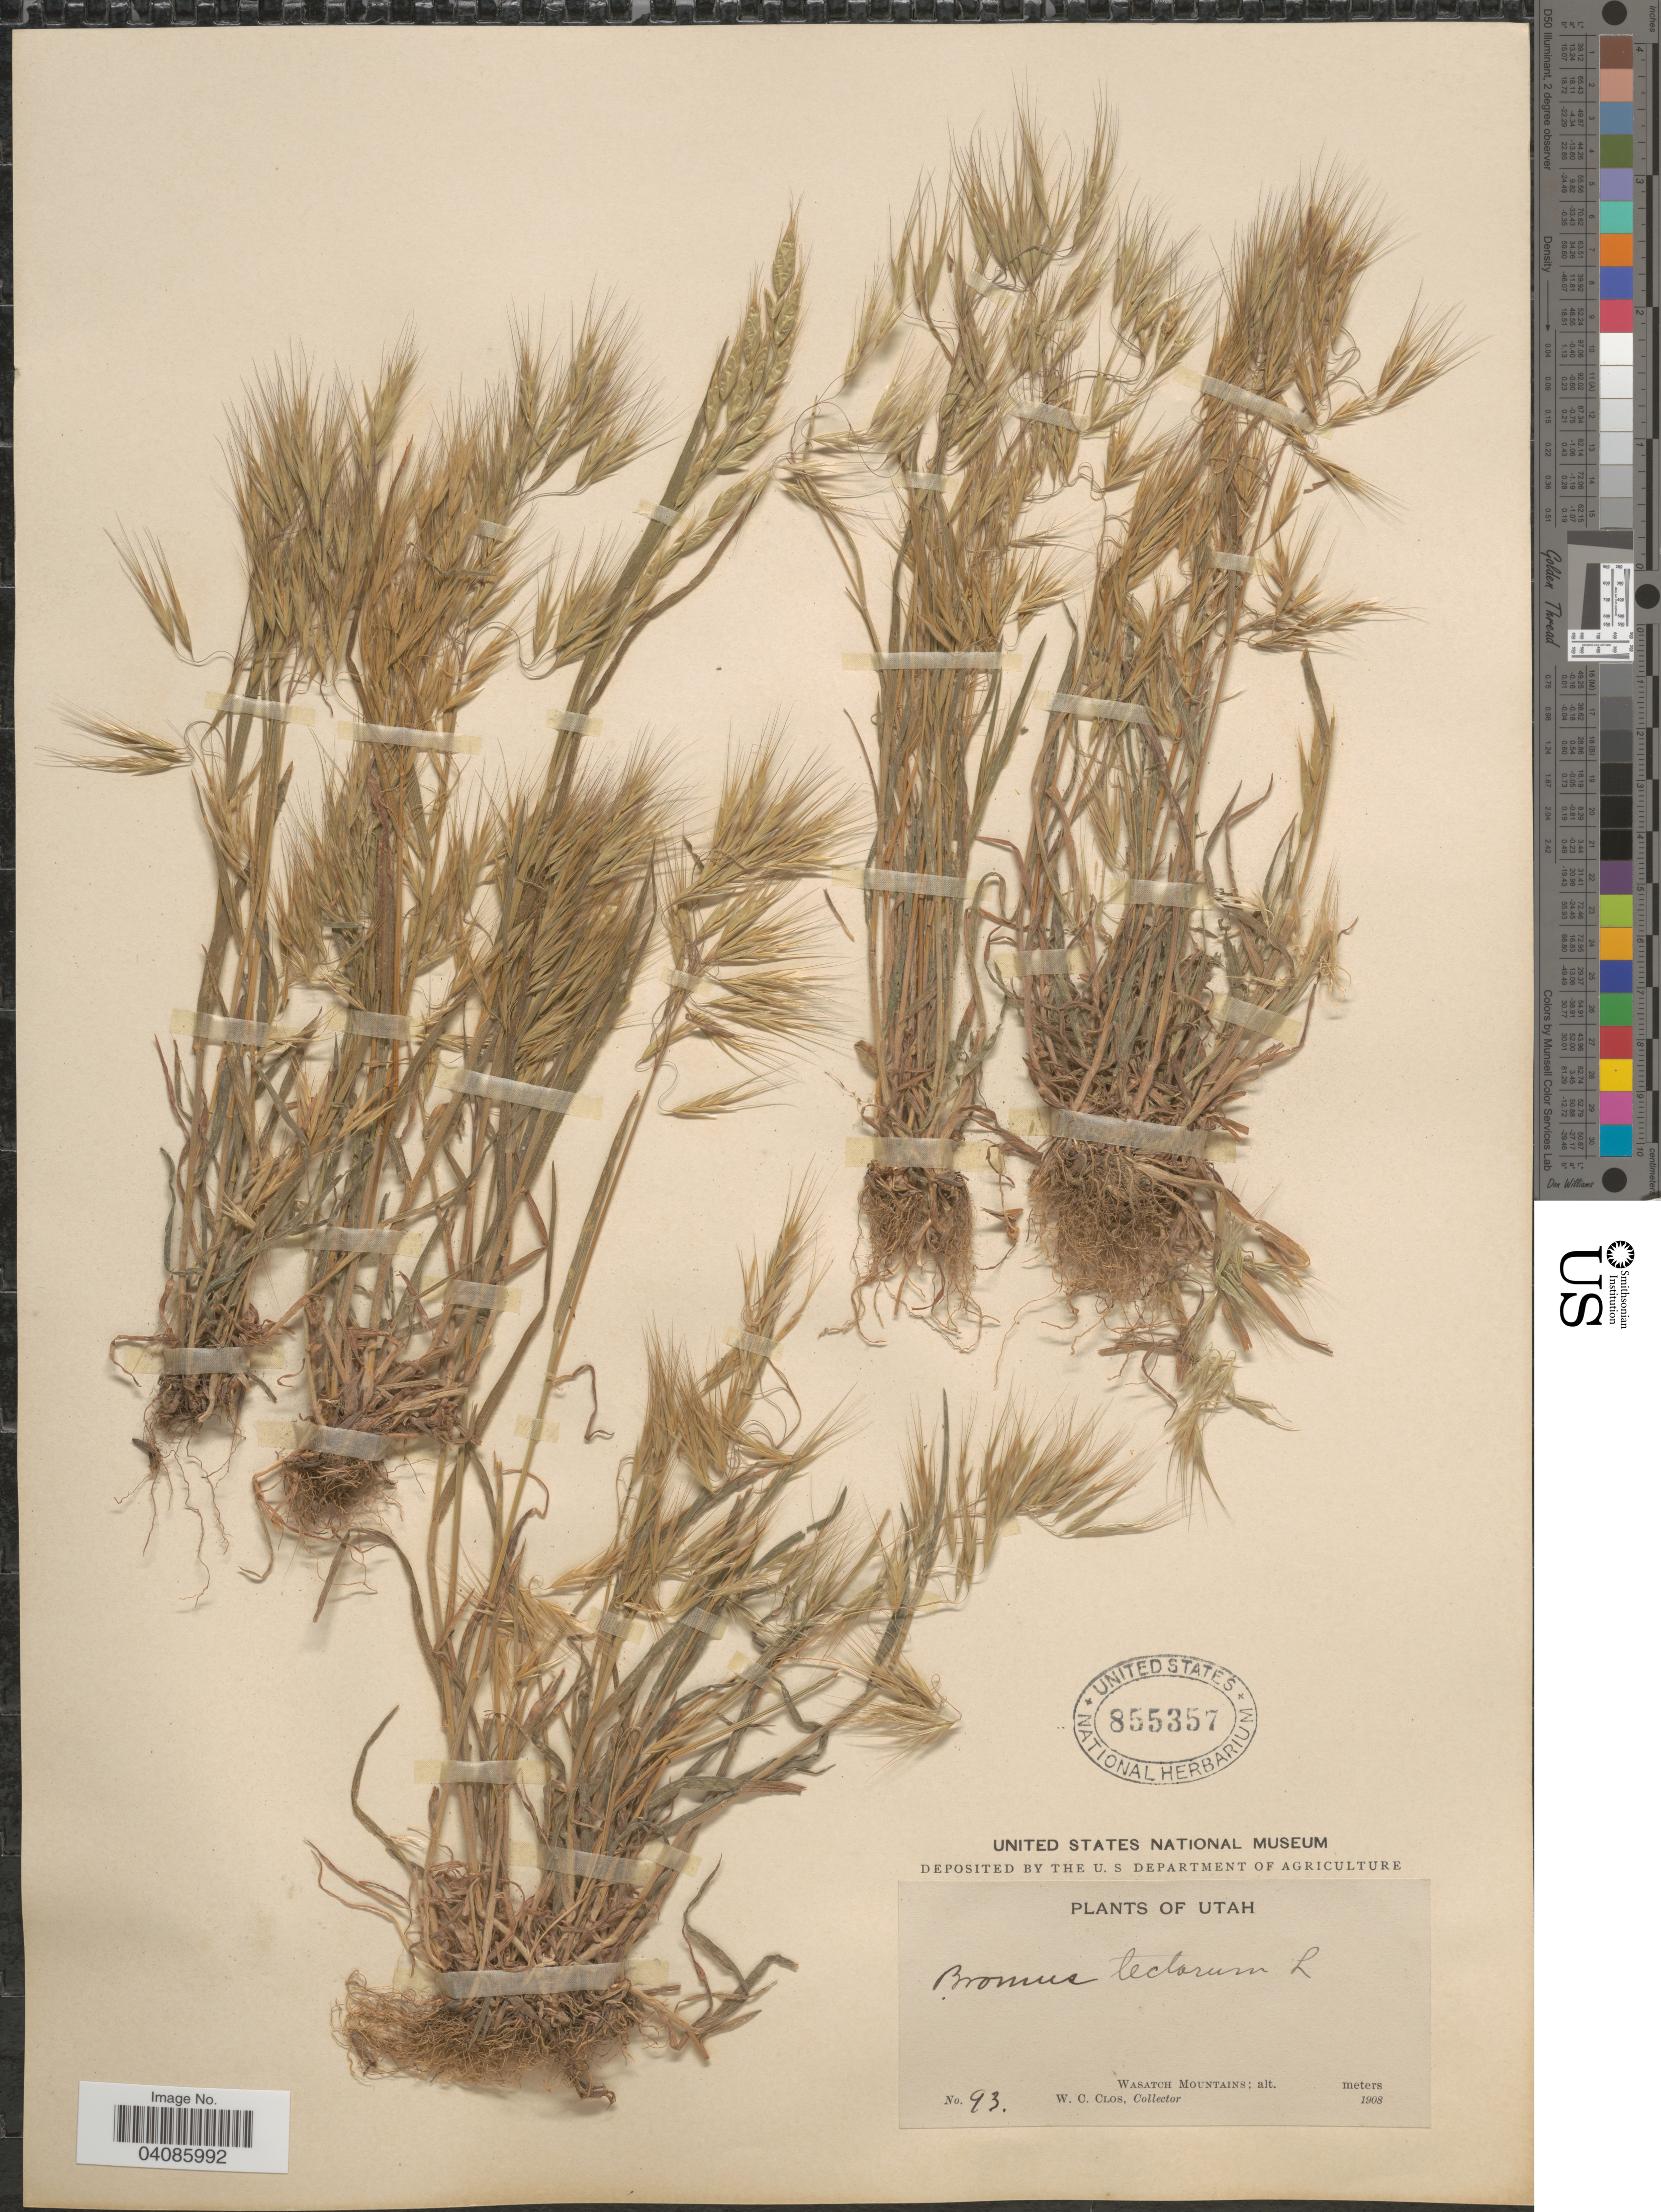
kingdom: Plantae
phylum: Tracheophyta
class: Liliopsida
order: Poales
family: Poaceae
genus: Bromus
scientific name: Bromus tectorum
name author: L.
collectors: W. C. Clos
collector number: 93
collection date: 1908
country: United States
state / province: Utah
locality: Wasatch Mountains.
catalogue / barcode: US 855357